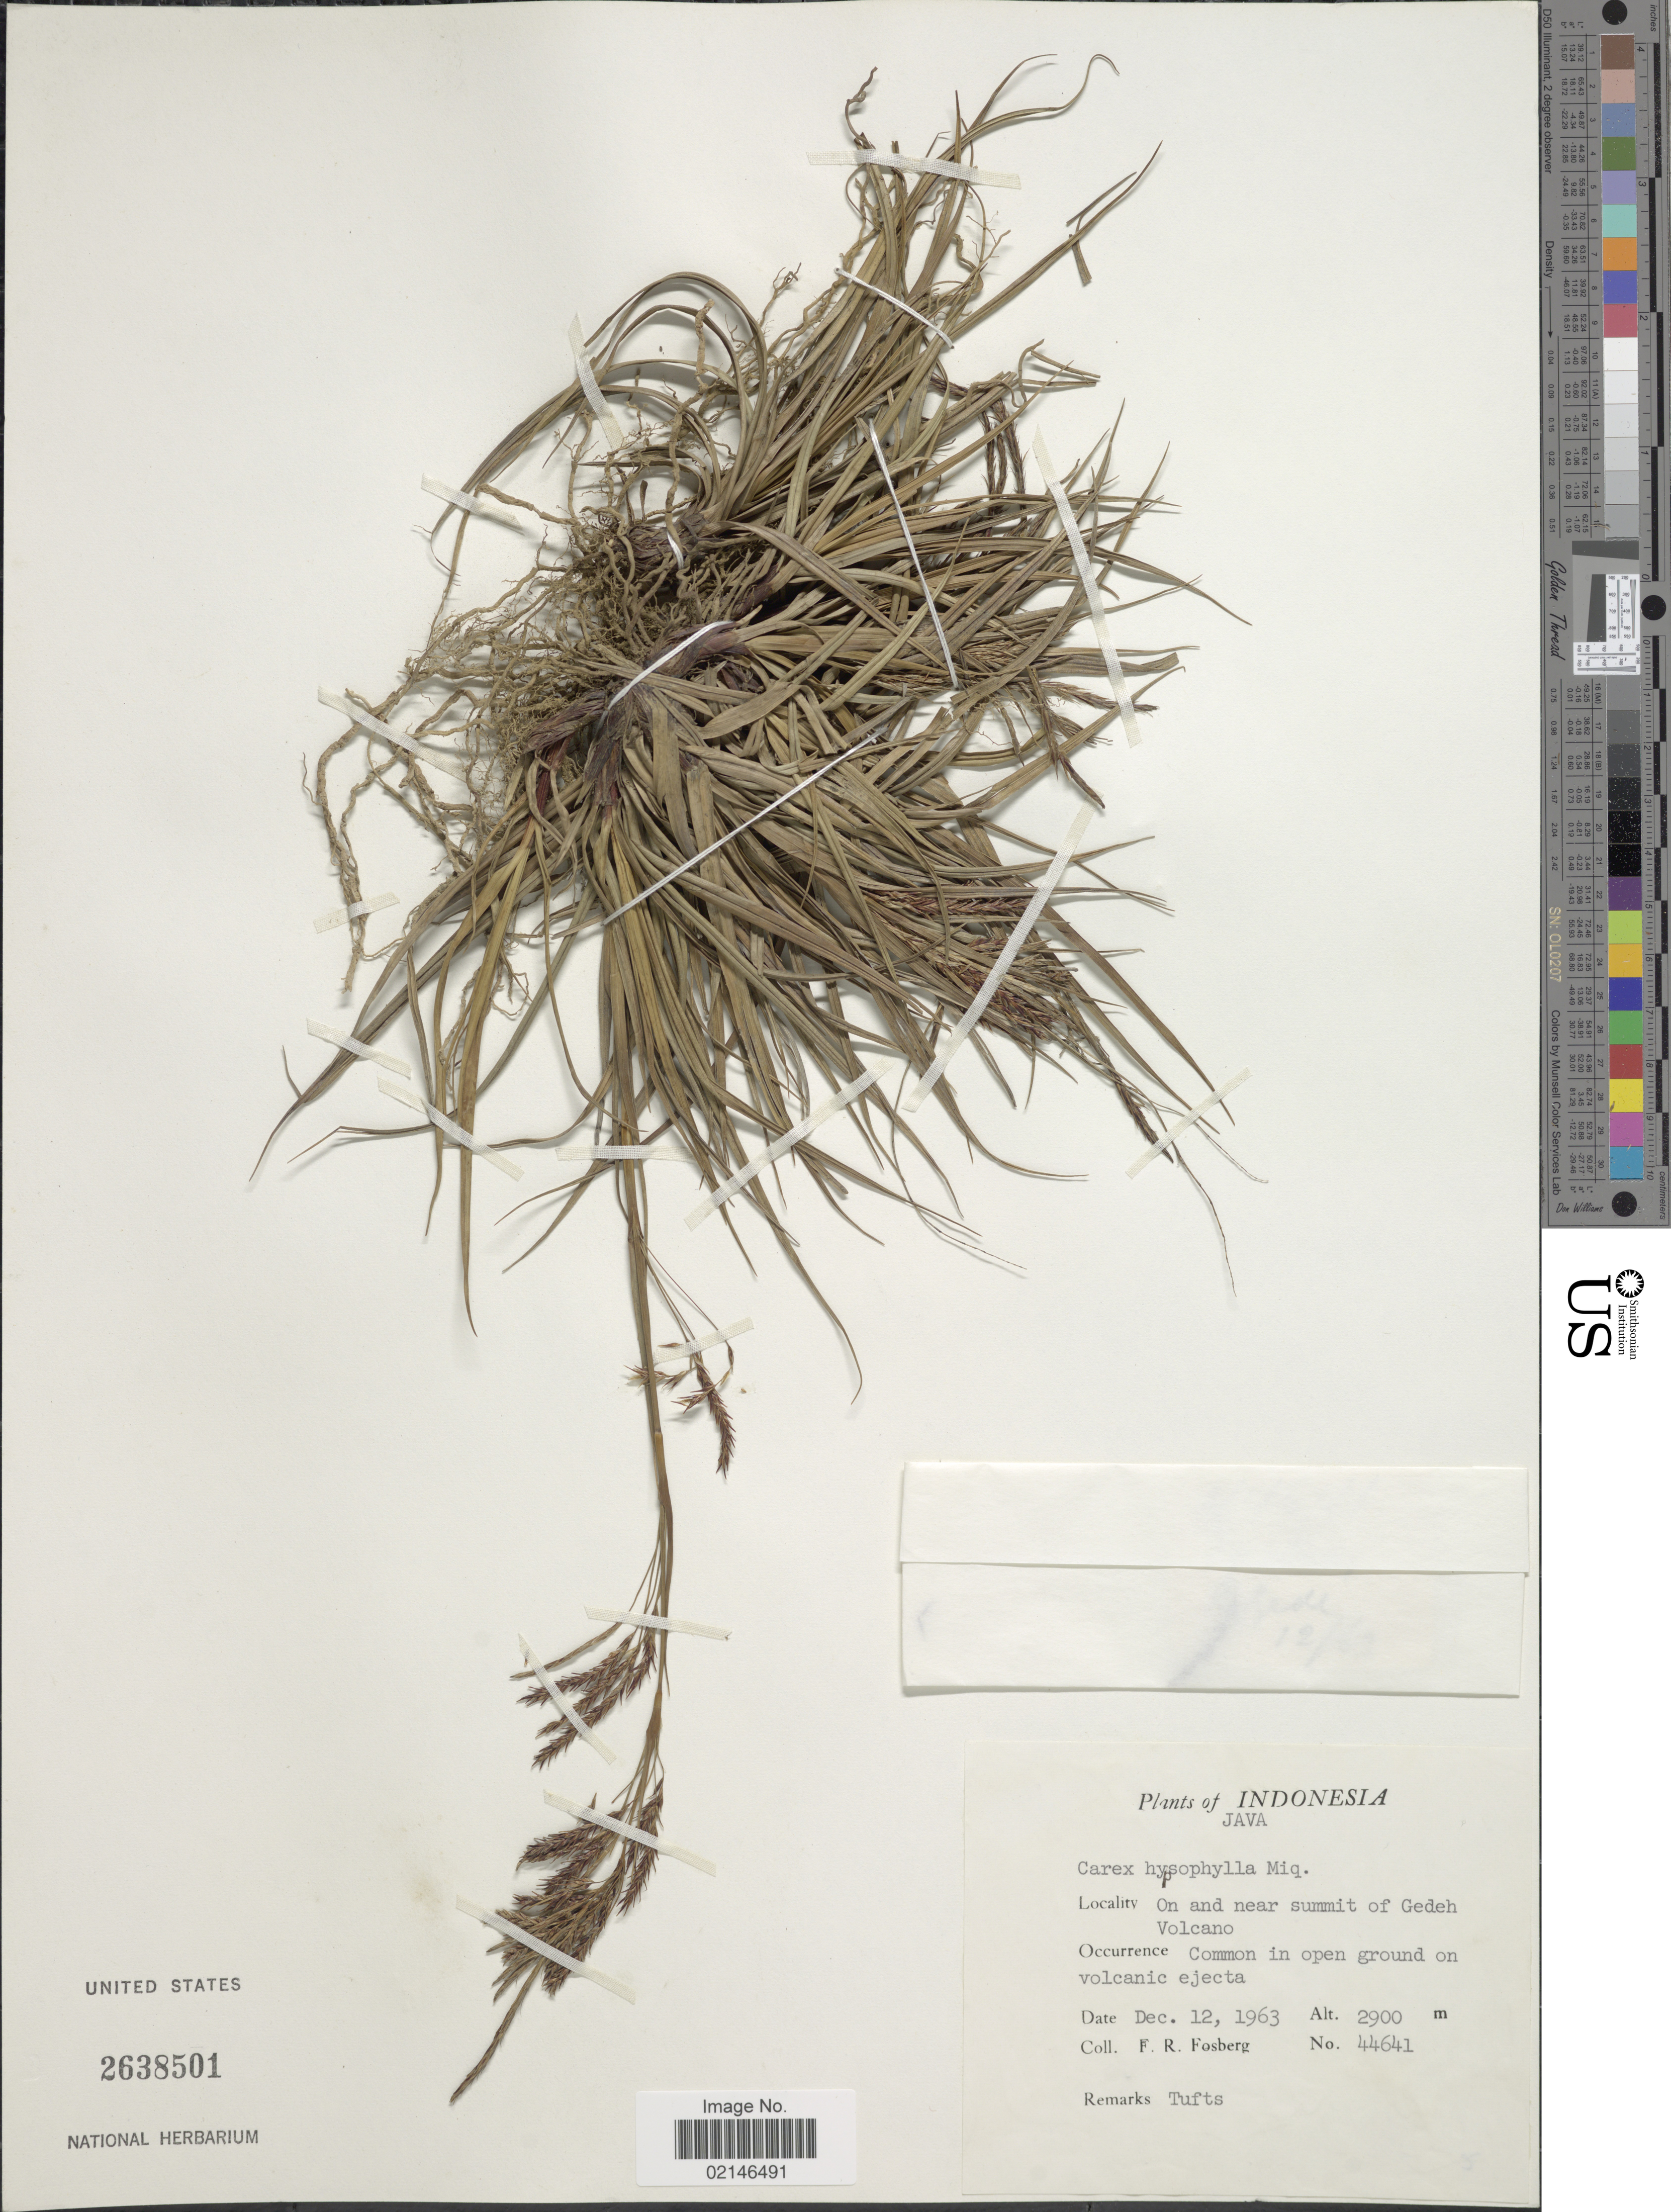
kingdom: Plantae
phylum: Tracheophyta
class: Liliopsida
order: Poales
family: Cyperaceae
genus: Carex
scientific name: Carex verticillata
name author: Zoll. & Moritzi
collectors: F. R. Fosberg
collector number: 44641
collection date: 1963-12-12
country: Indonesia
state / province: Java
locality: On and near summit of Gedeh Volcano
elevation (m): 2900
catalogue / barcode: US 2638501